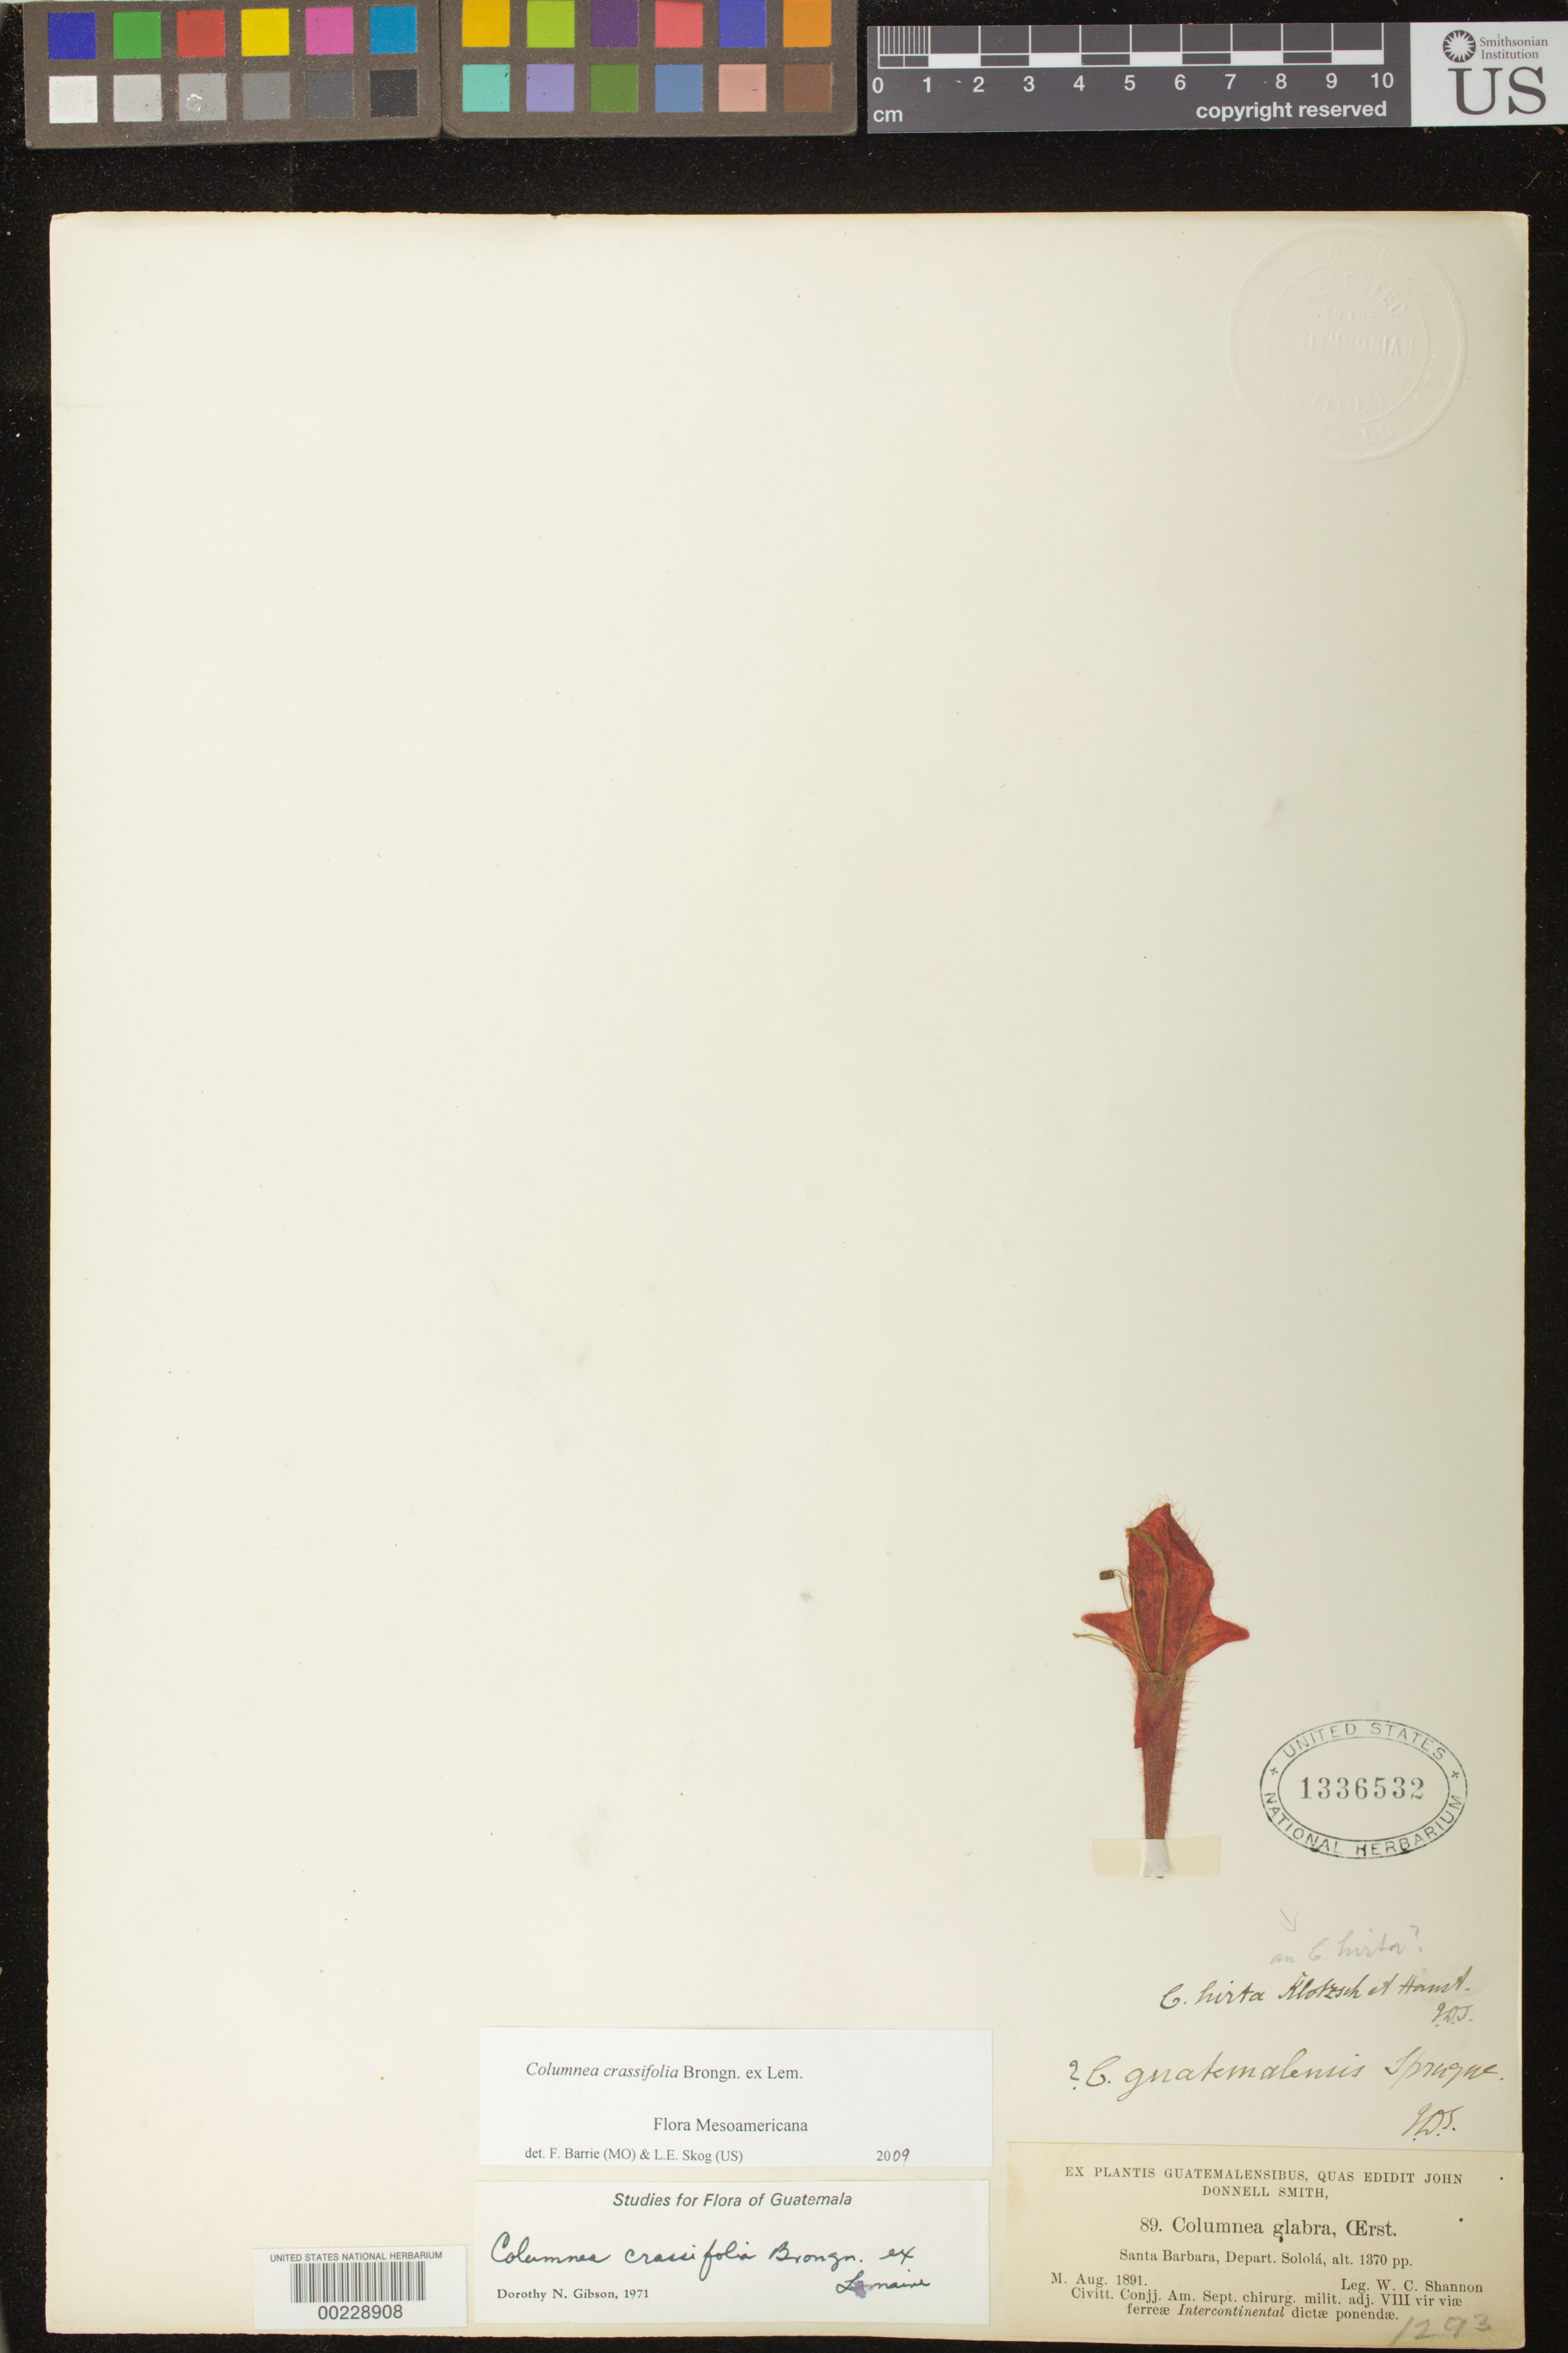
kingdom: Plantae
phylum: Tracheophyta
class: Magnoliopsida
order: Lamiales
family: Gesneriaceae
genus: Columnea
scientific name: Columnea crassifolia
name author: Brongn.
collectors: W. C. Shannon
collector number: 89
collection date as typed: Aug 1891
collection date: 1891-08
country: Guatemala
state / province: Sololá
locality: Santa Barbara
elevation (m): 1370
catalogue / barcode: US 1336532